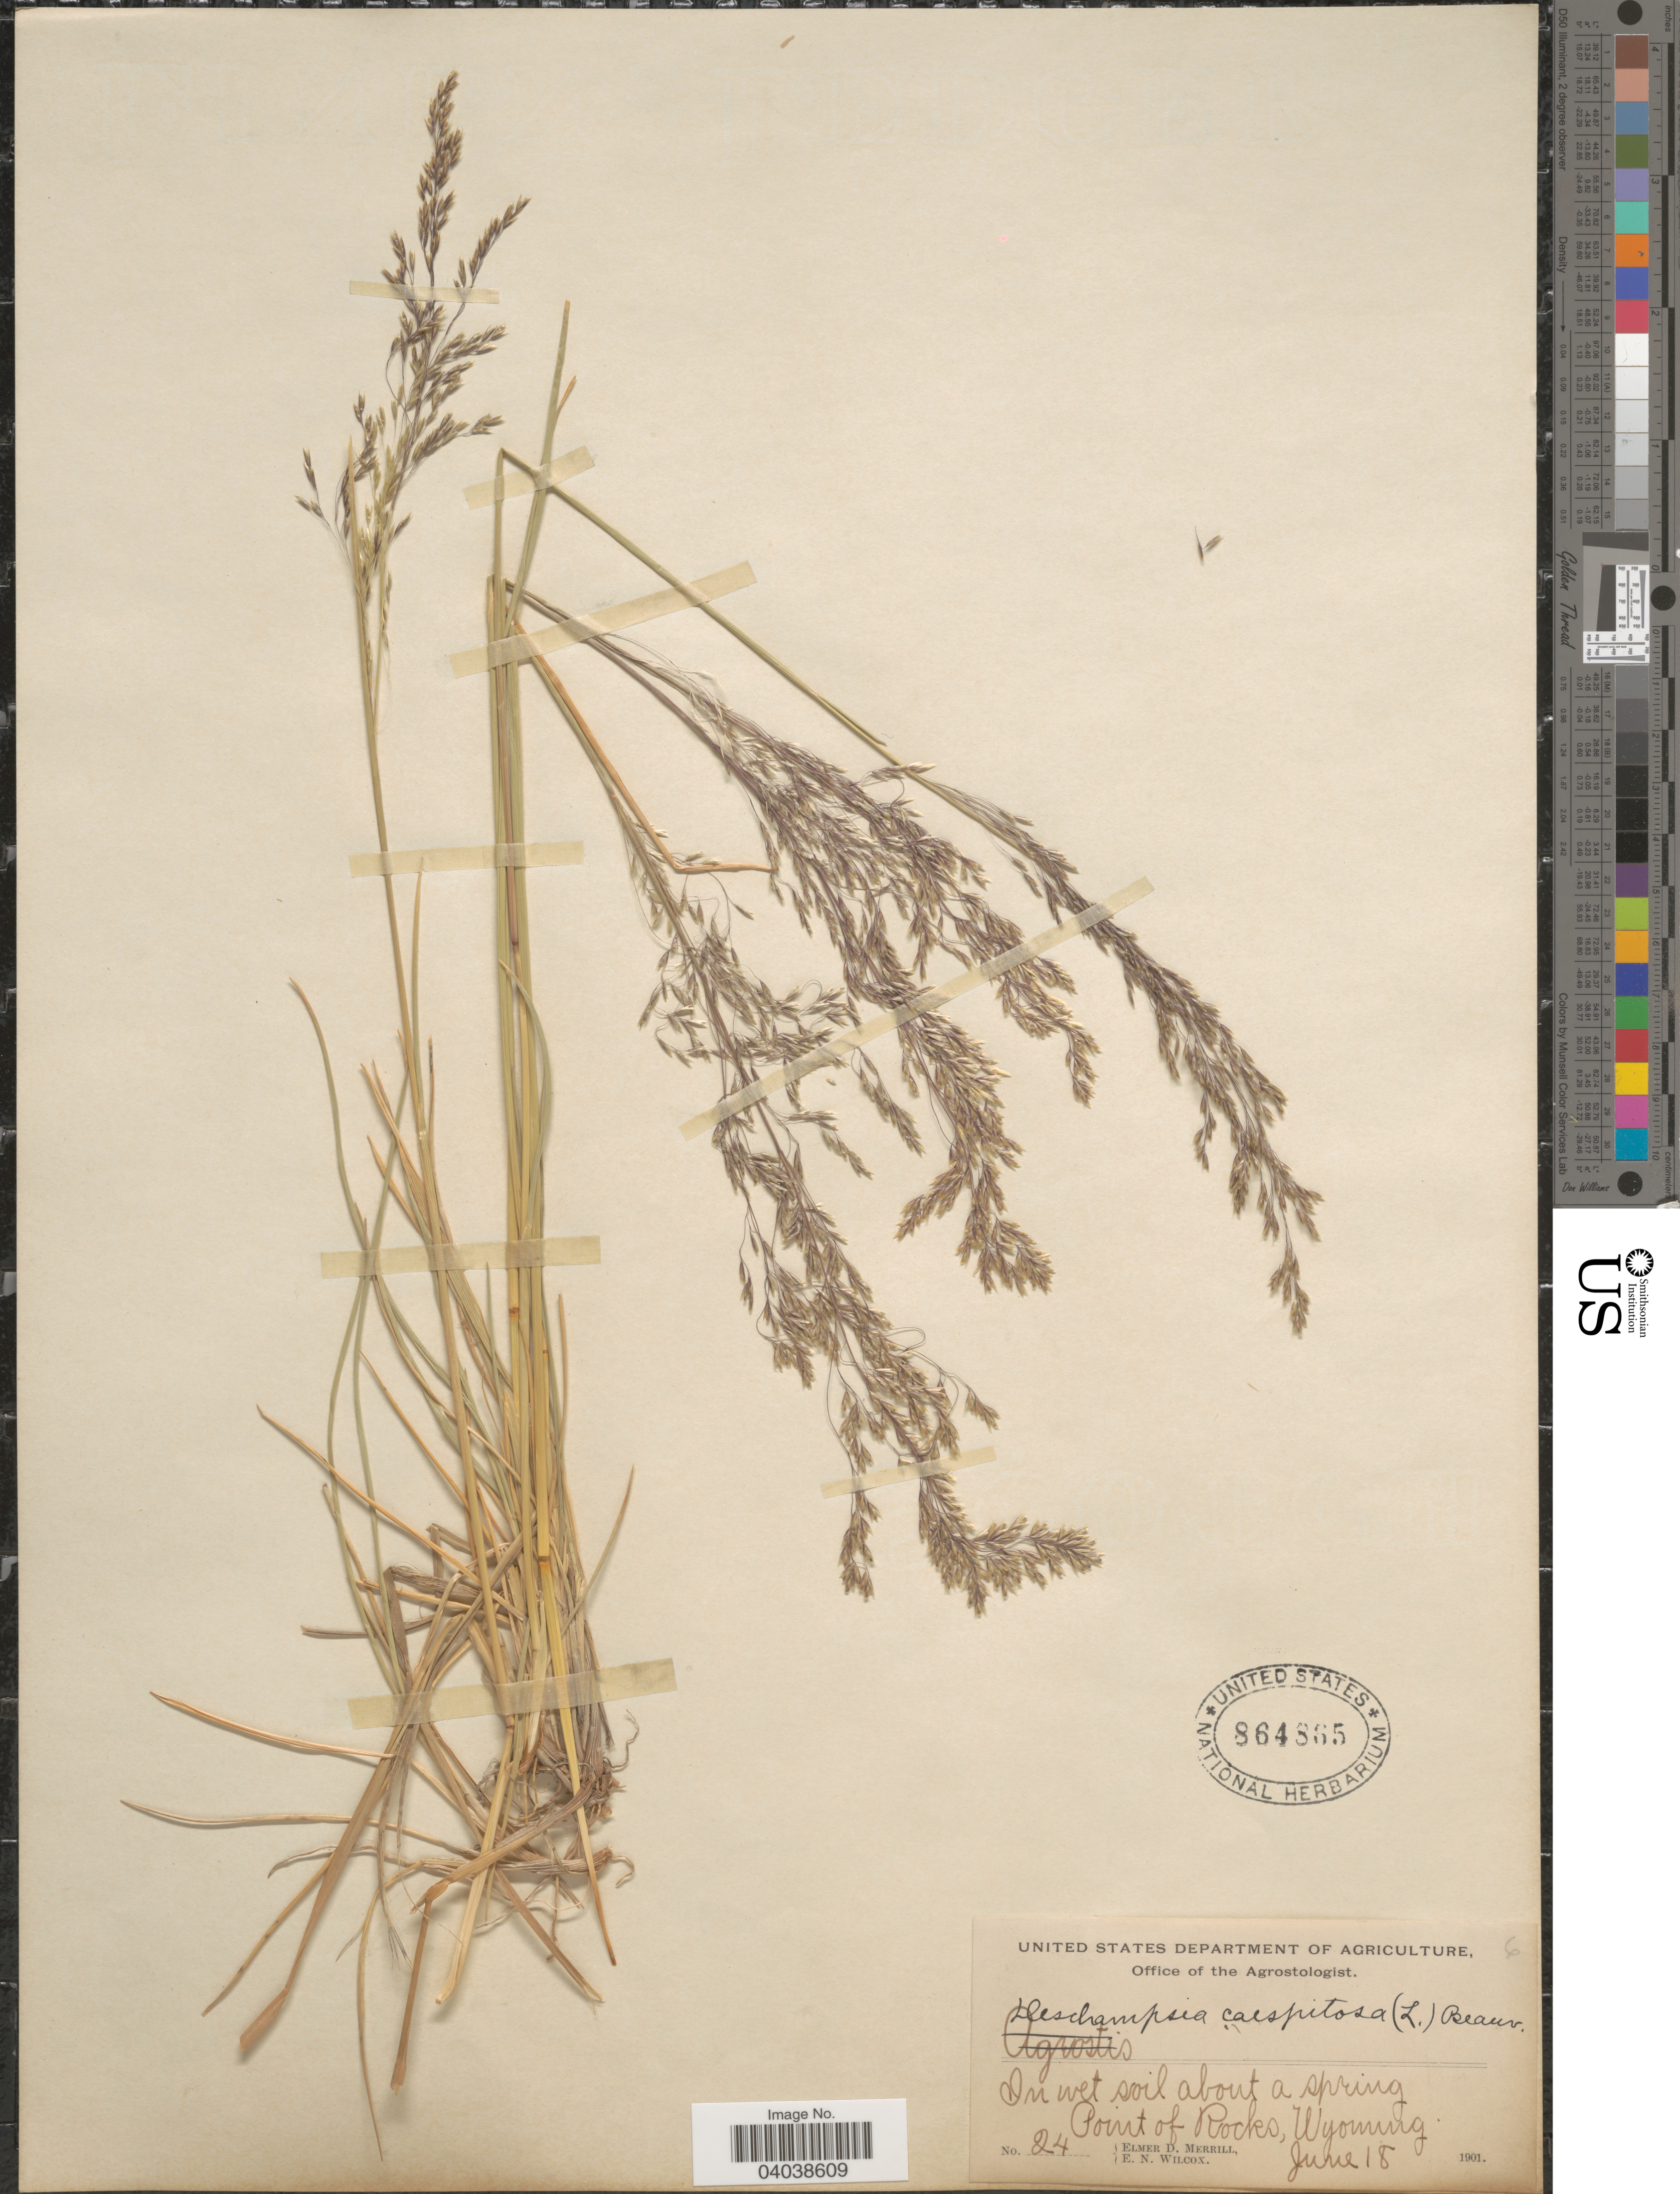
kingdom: Plantae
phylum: Tracheophyta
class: Liliopsida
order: Poales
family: Poaceae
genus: Deschampsia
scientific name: Deschampsia cespitosa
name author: (L.) P. Beauv.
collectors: E. D. Merrill & E. Wilcox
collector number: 24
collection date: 1901-06-18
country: United States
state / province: Wyoming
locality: In wet soil about a spring Point of Rocks.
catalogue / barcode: US 864865